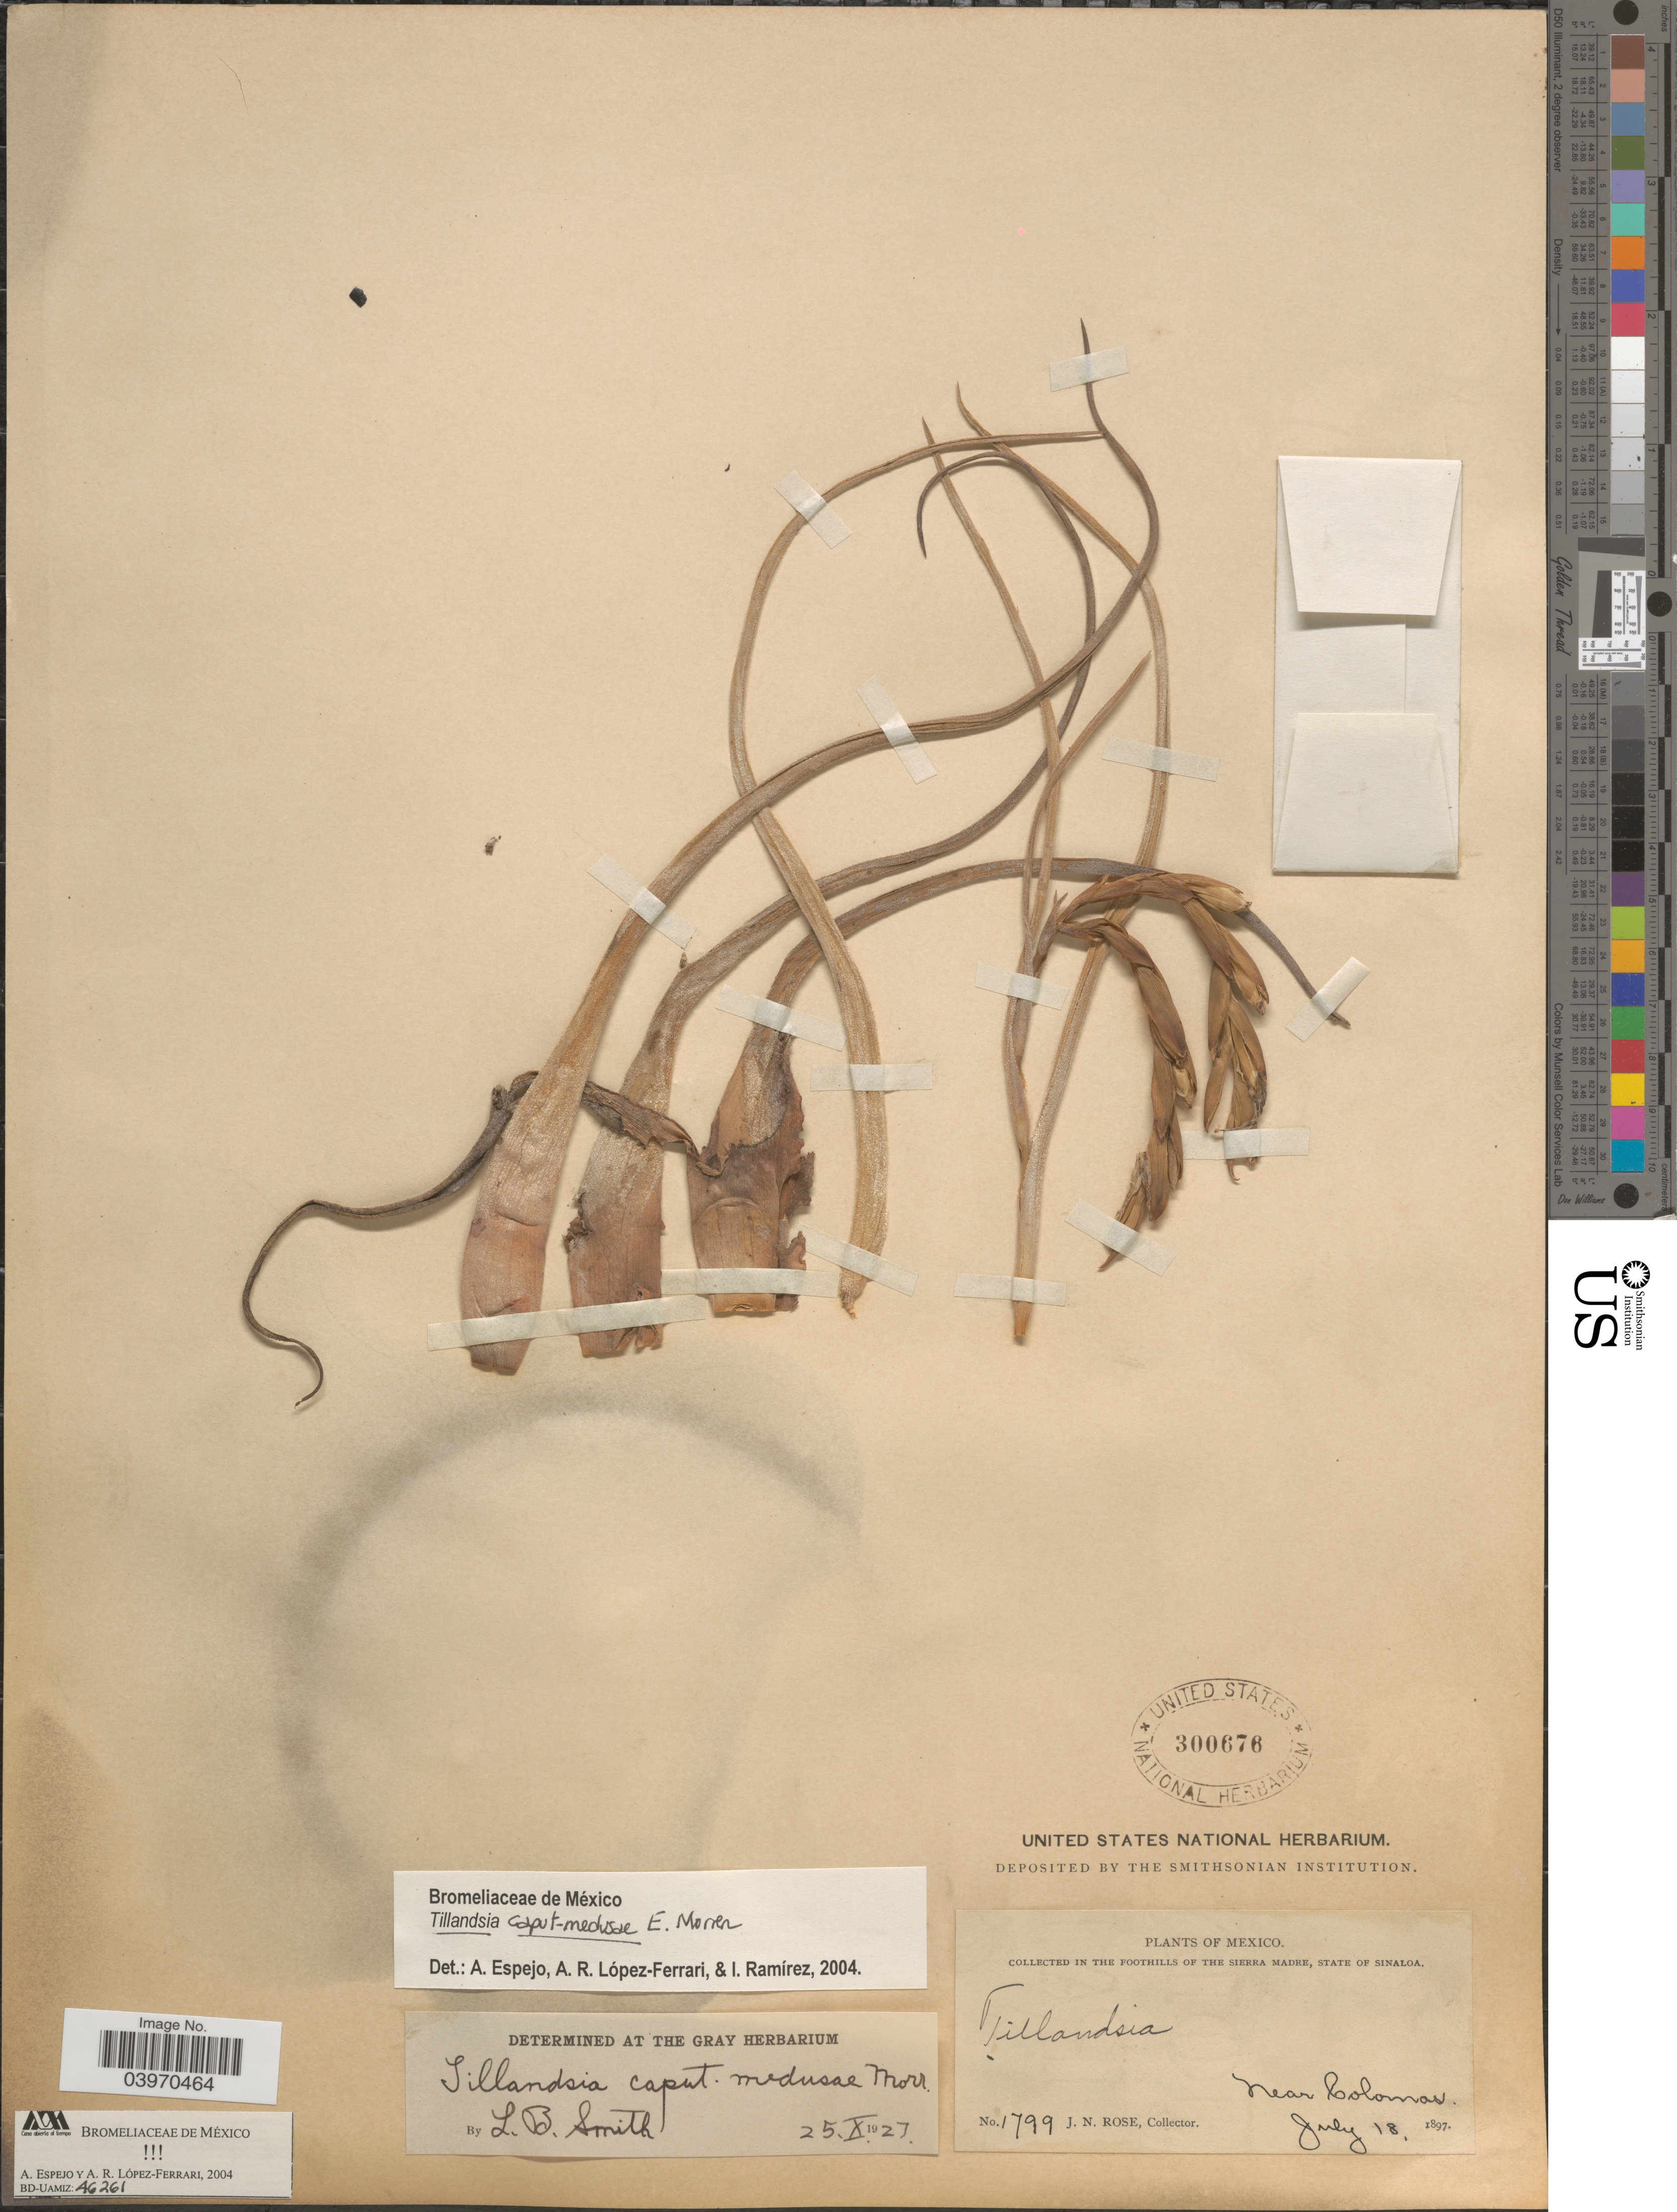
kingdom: Plantae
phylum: Tracheophyta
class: Liliopsida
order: Poales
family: Bromeliaceae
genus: Tillandsia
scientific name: Tillandsia caput-medusae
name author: É. Morren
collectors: J. N. Rose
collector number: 1799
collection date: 1897-07-18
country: Mexico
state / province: Sinaloa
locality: In the foothills of the Sierra Madre. Near Colomas.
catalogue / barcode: US 300676